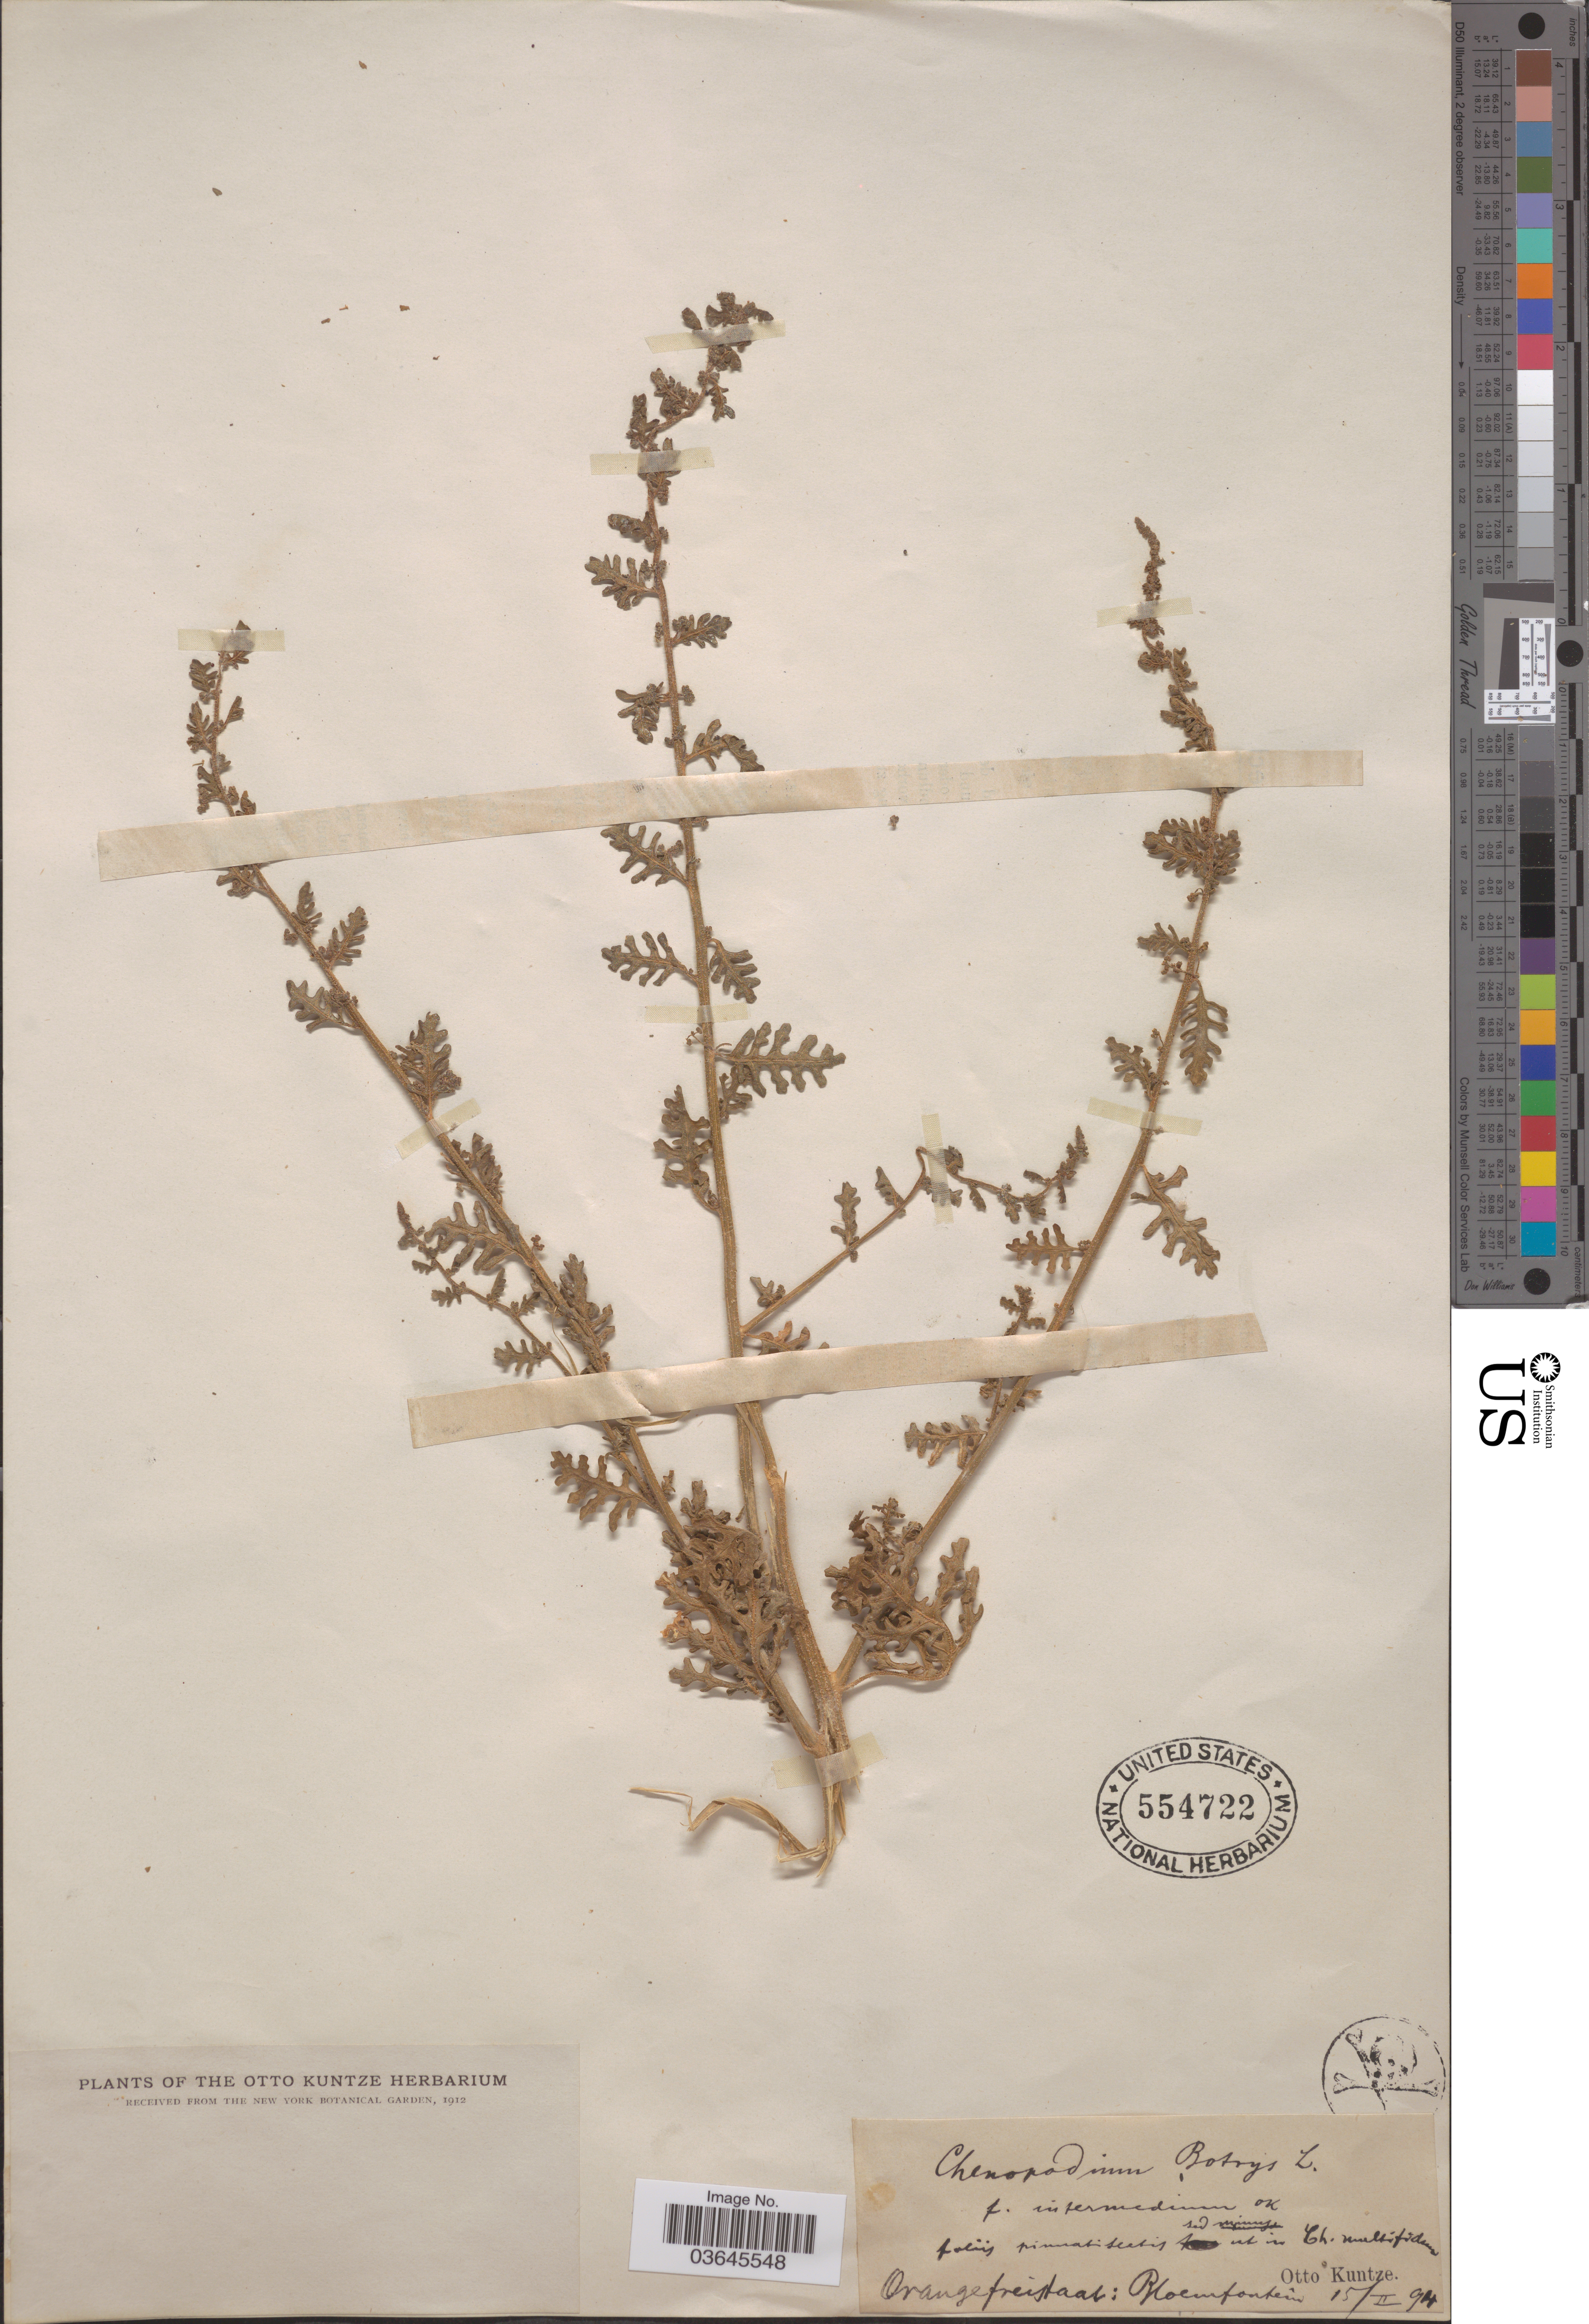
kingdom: Plantae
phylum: Tracheophyta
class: Magnoliopsida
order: Caryophyllales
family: Amaranthaceae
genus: Chenopodium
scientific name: Chenopodium botrys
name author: L.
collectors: C.E.O. Kuntze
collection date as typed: Transcribed d/m/y: 15/2/94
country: South Africa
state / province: Free State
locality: Orange Frei Staat: Bloemfontein.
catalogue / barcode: US 554722